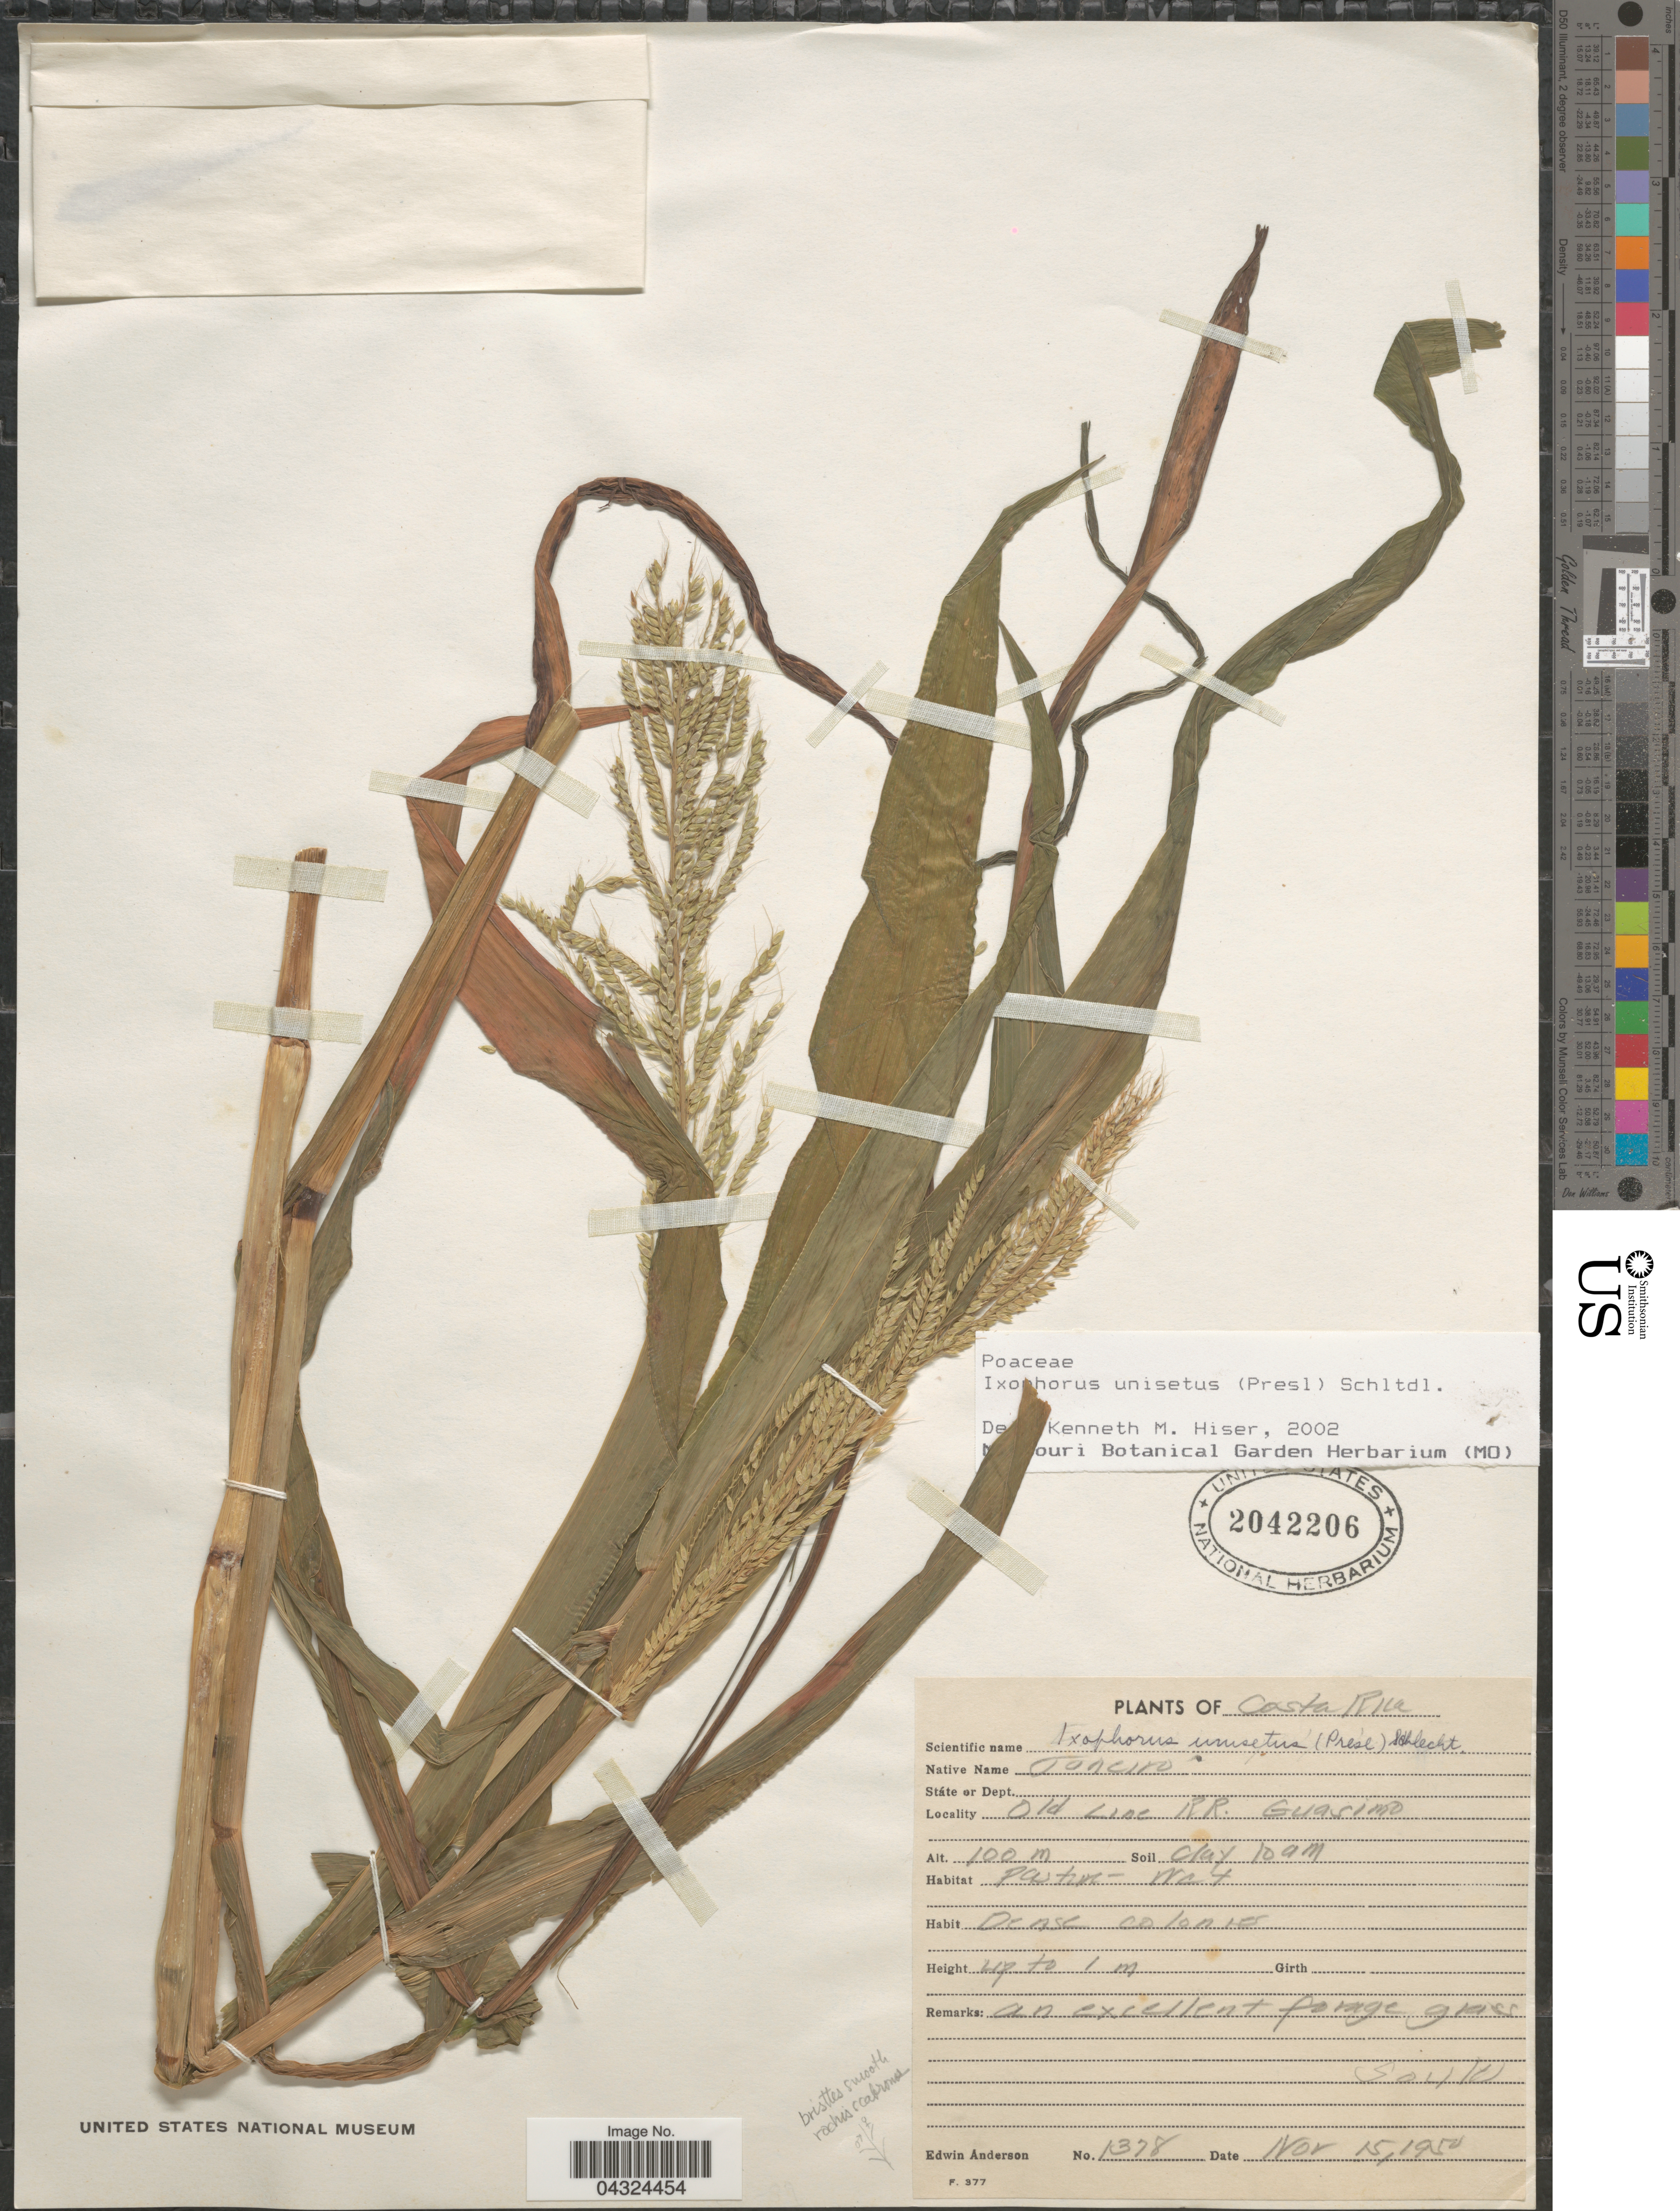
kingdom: Plantae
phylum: Tracheophyta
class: Liliopsida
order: Poales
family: Poaceae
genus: Ixophorus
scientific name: Ixophorus unisetus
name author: (J. Presl) Schltdl.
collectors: E. Anderson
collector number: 1378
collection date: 1950-11-15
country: Costa Rica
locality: Old line R.R. Guasimo.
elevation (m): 100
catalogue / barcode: US 2042206